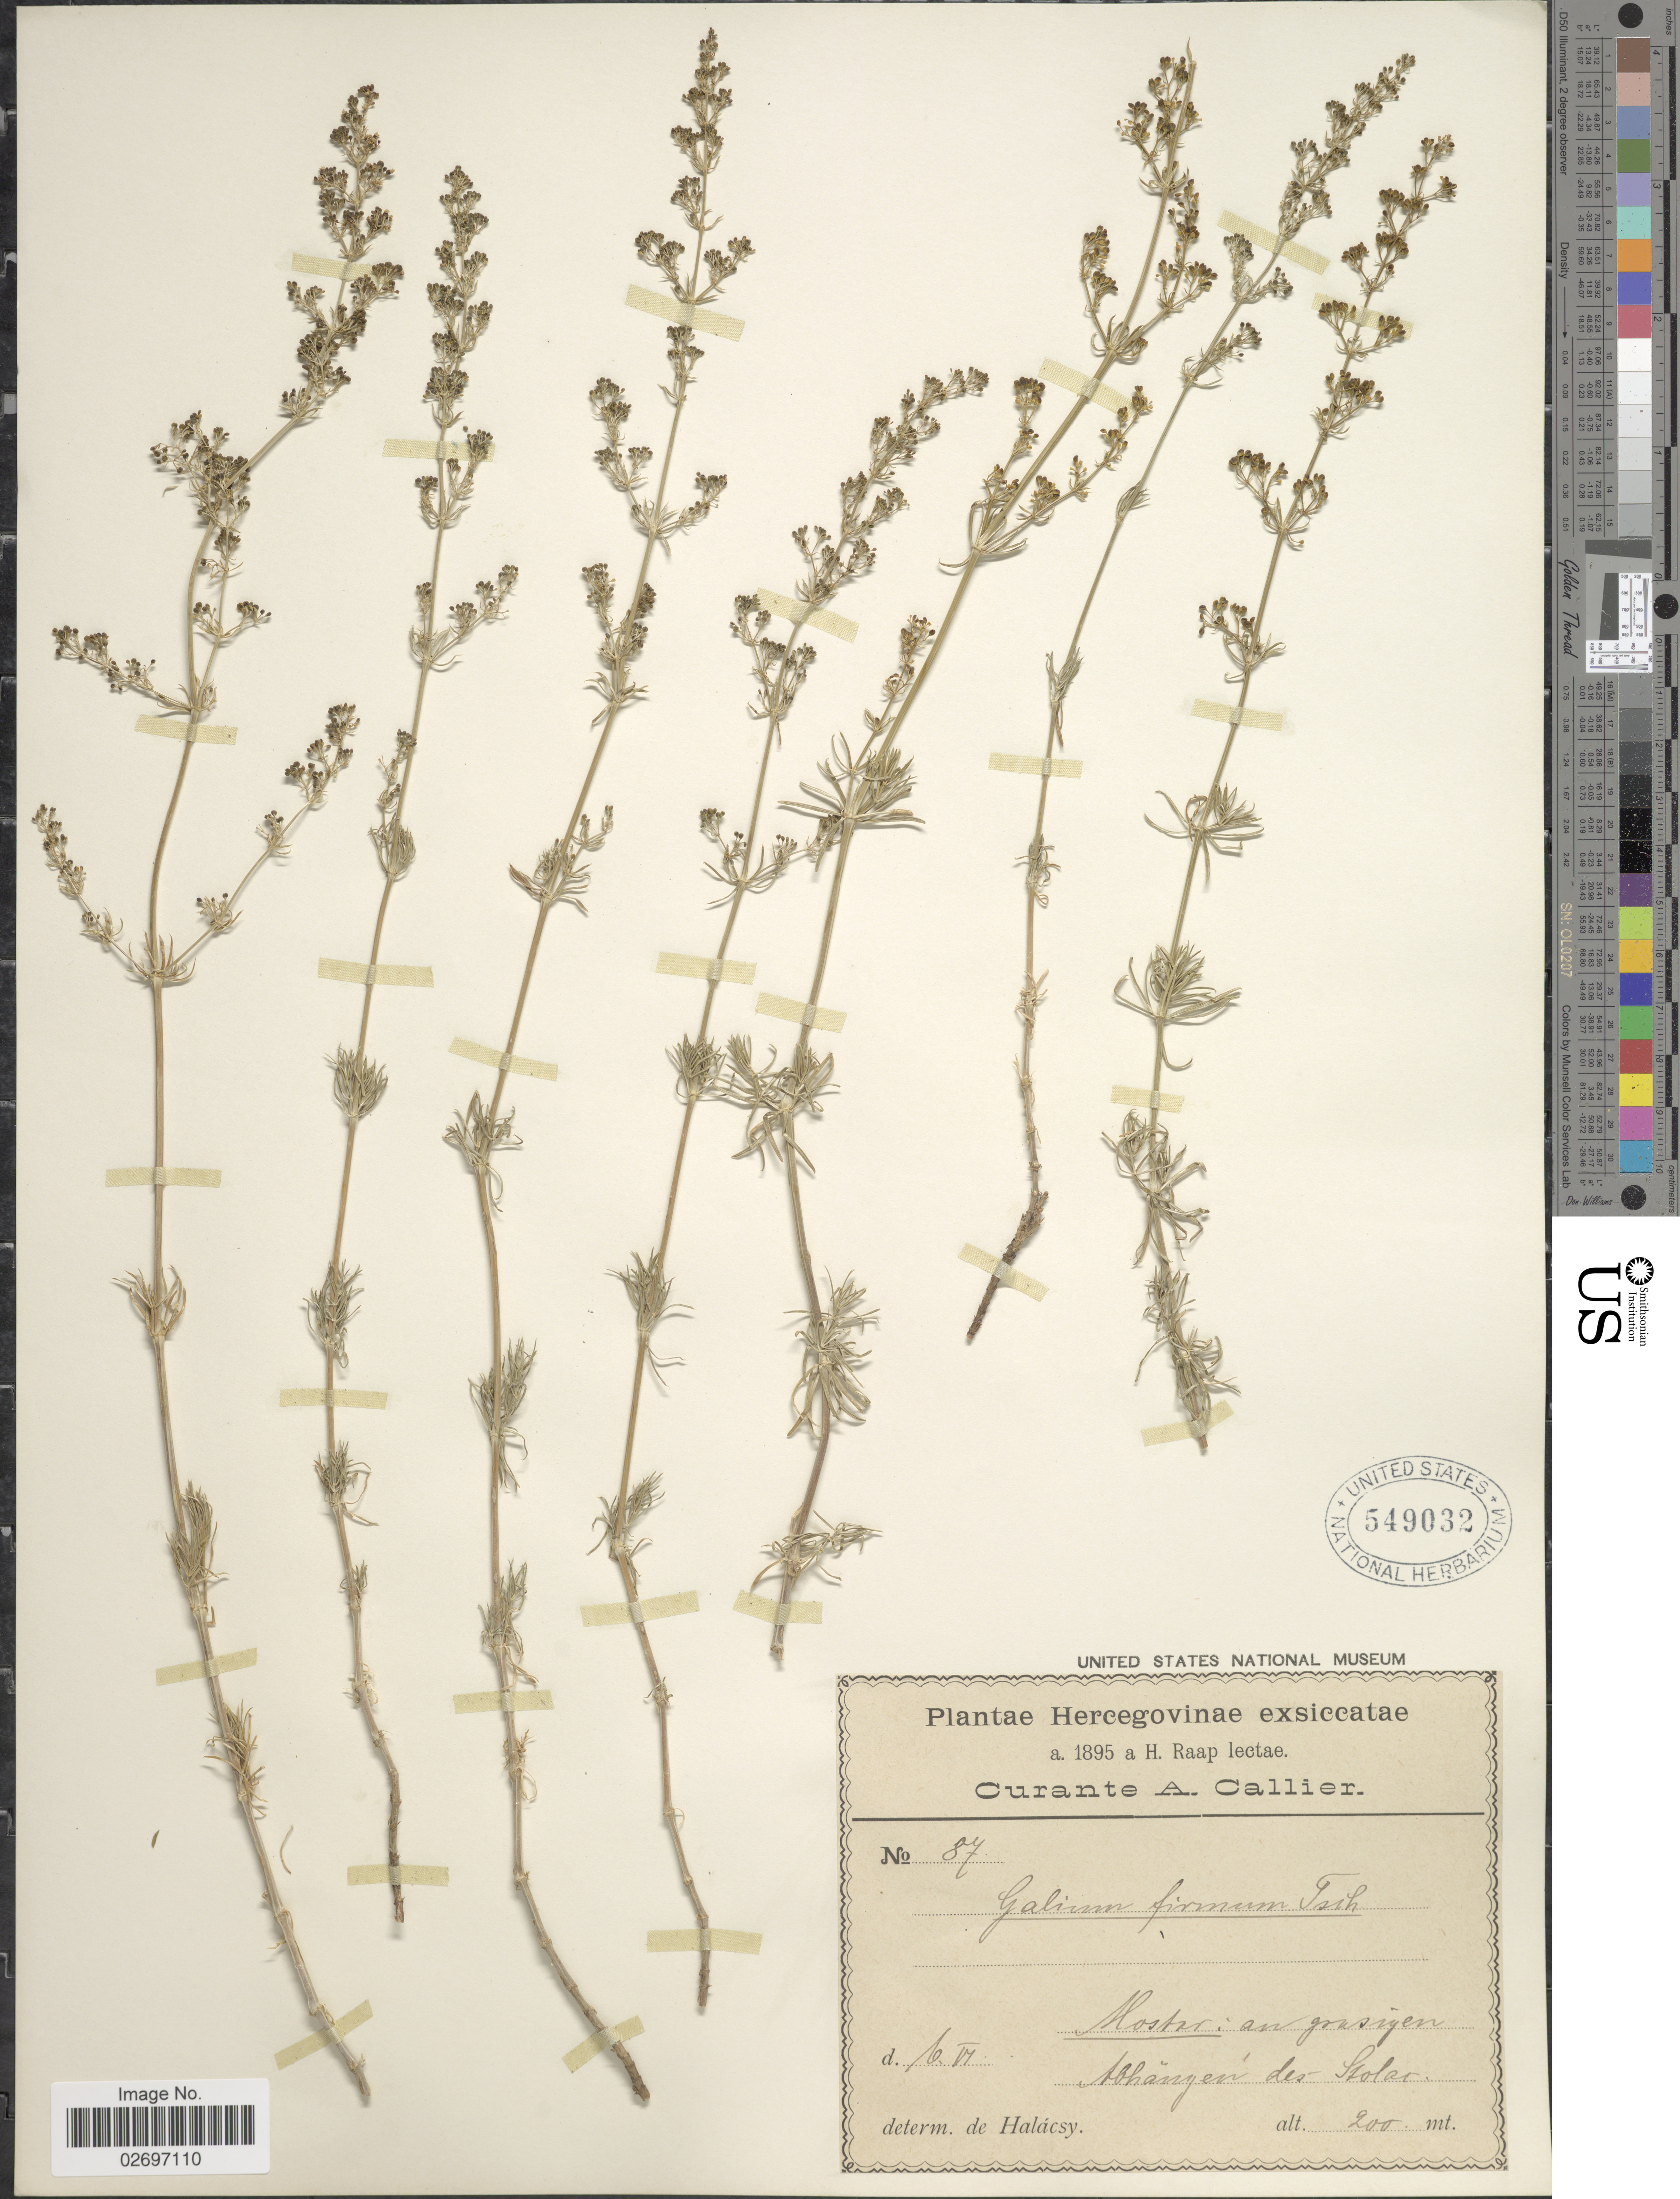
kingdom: Plantae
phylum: Tracheophyta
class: Magnoliopsida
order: Gentianales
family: Rubiaceae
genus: Galium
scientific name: Galium firmum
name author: Tausch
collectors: H. Raap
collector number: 87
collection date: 1895-06-06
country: Bosnia and Herzegovina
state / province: Federation of B&H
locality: Mostar: au grosigen Anhingen des Stolac [interpreted]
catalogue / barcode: US 549032